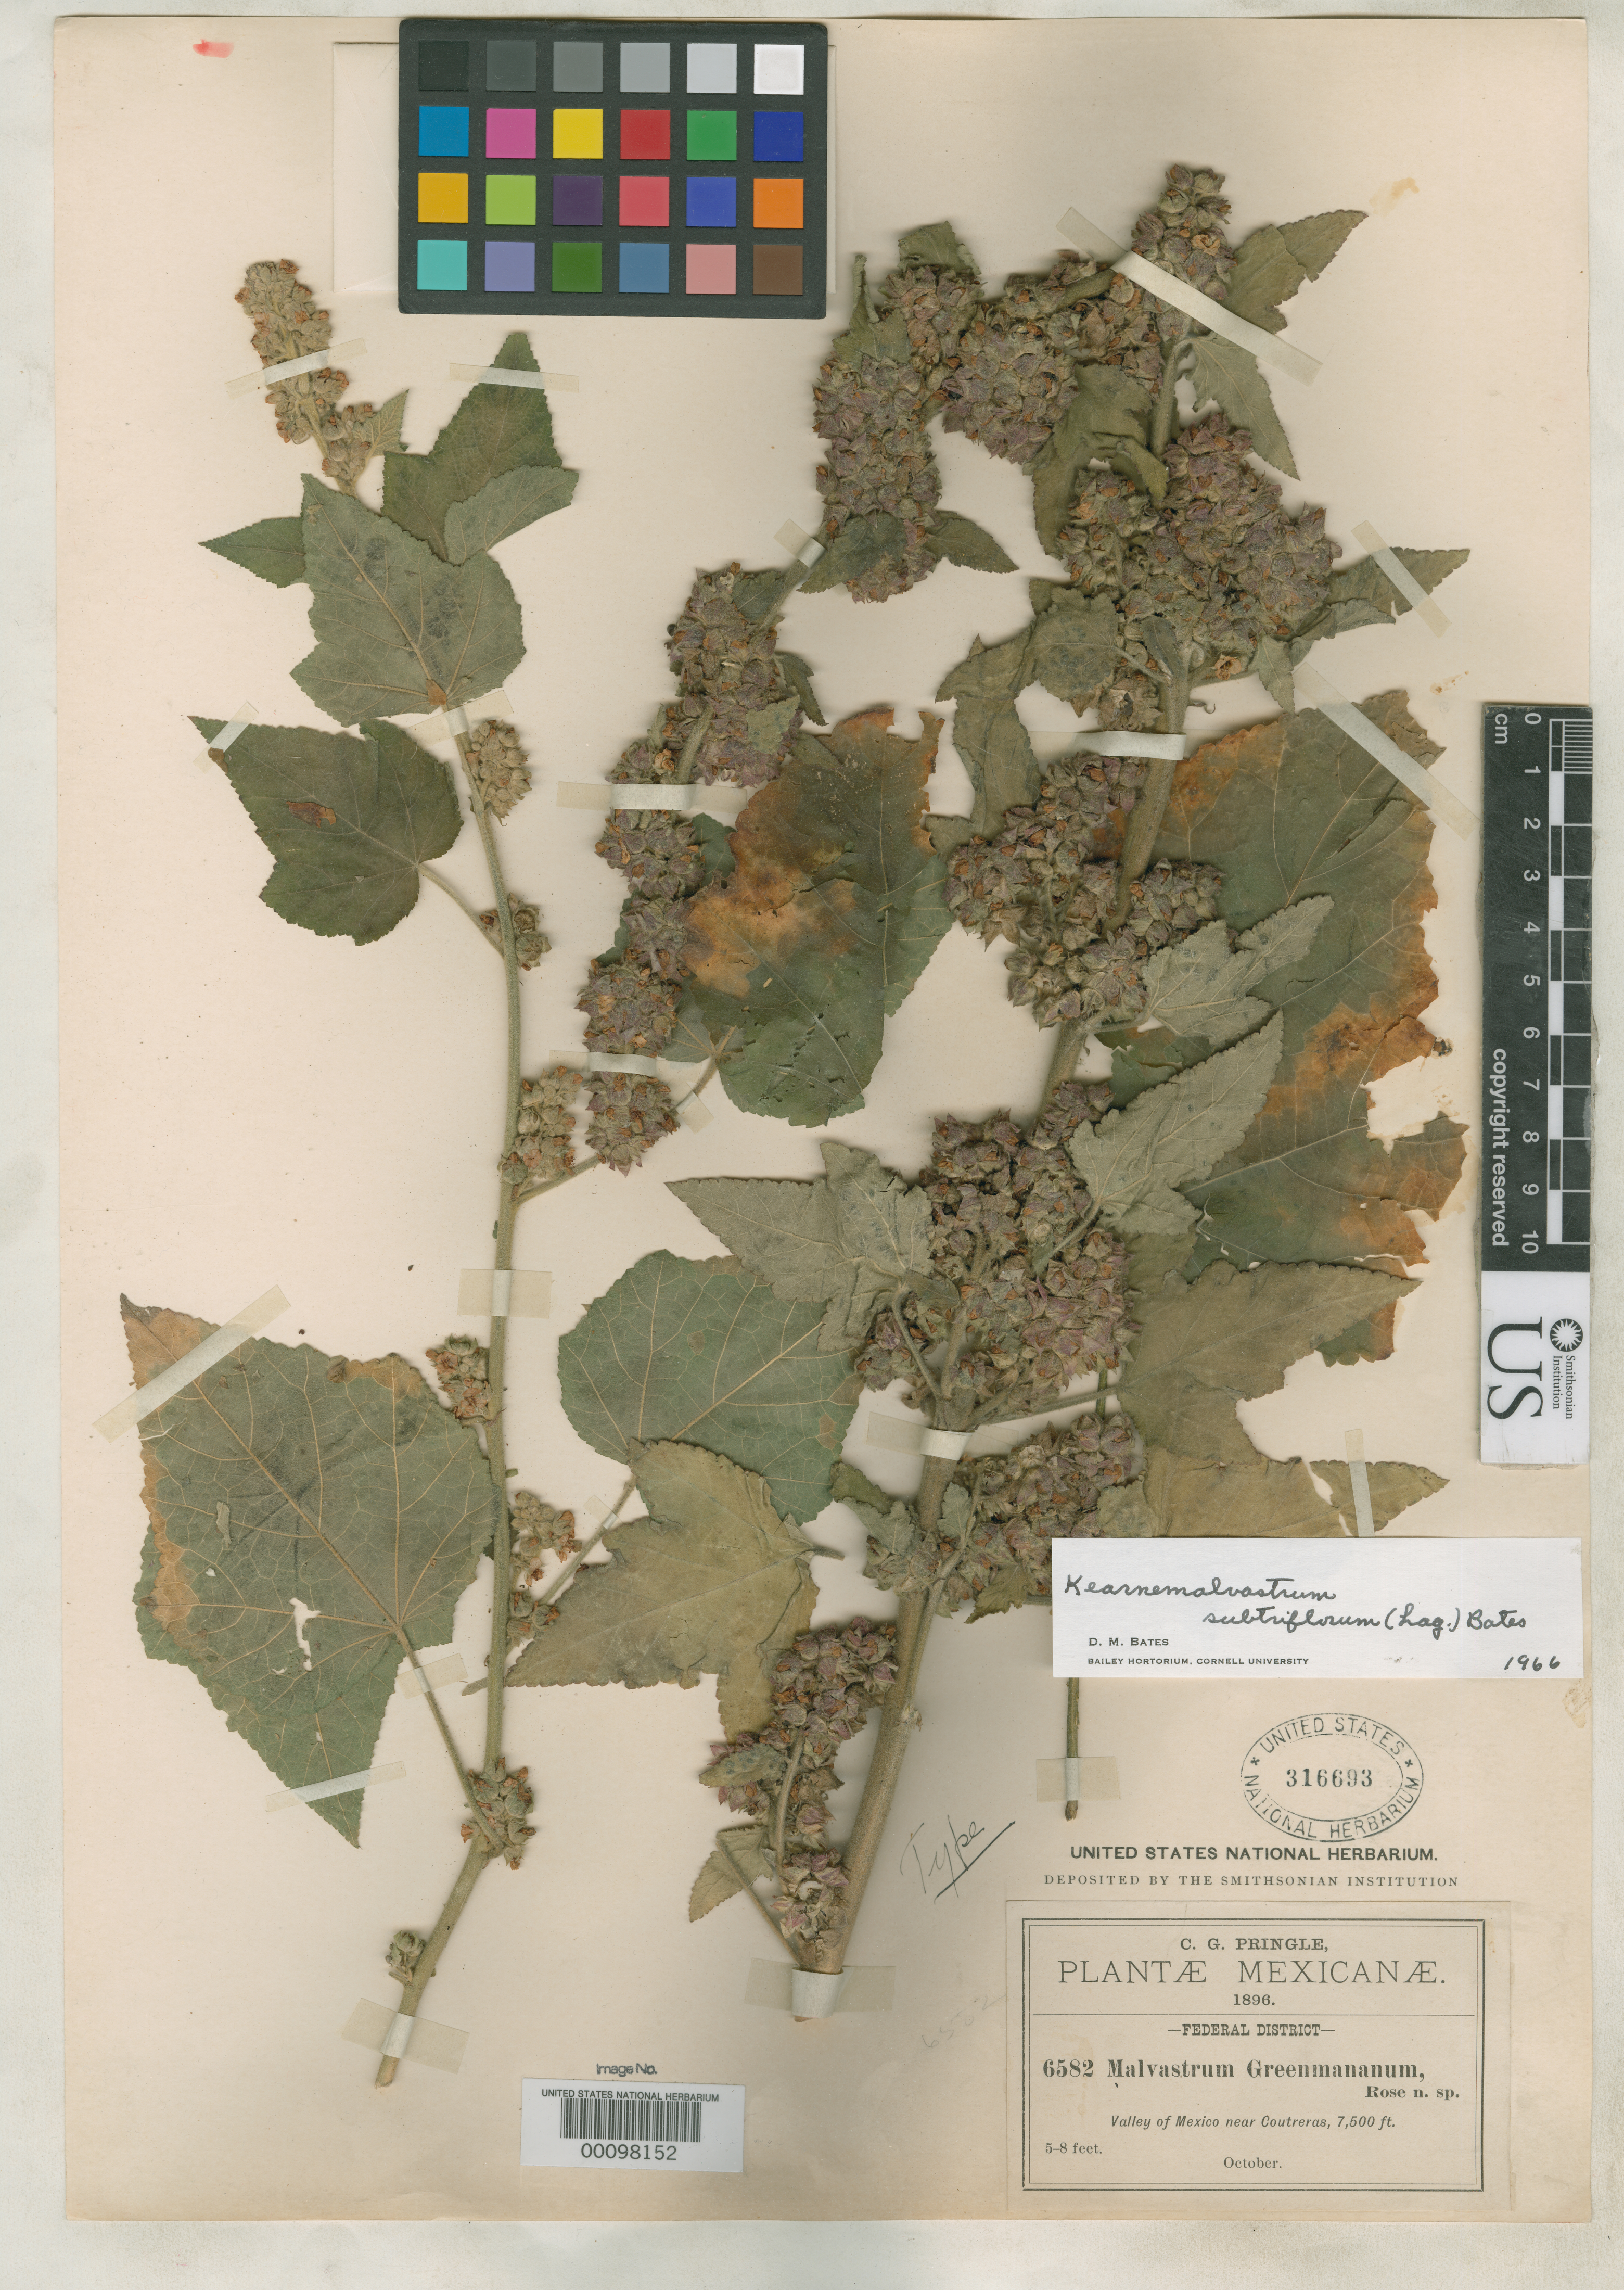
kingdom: Plantae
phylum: Tracheophyta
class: Magnoliopsida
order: Malvales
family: Malvaceae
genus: Malvastrum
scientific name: Malvastrum greenmanianum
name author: Rose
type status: Isotype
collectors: C. G. Pringle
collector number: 6582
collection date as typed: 19 Oct 1896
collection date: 1896-10-19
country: Mexico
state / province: Distrito Federal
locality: Valley of Mexico near Coutreras.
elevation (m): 2286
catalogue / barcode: US 1381938